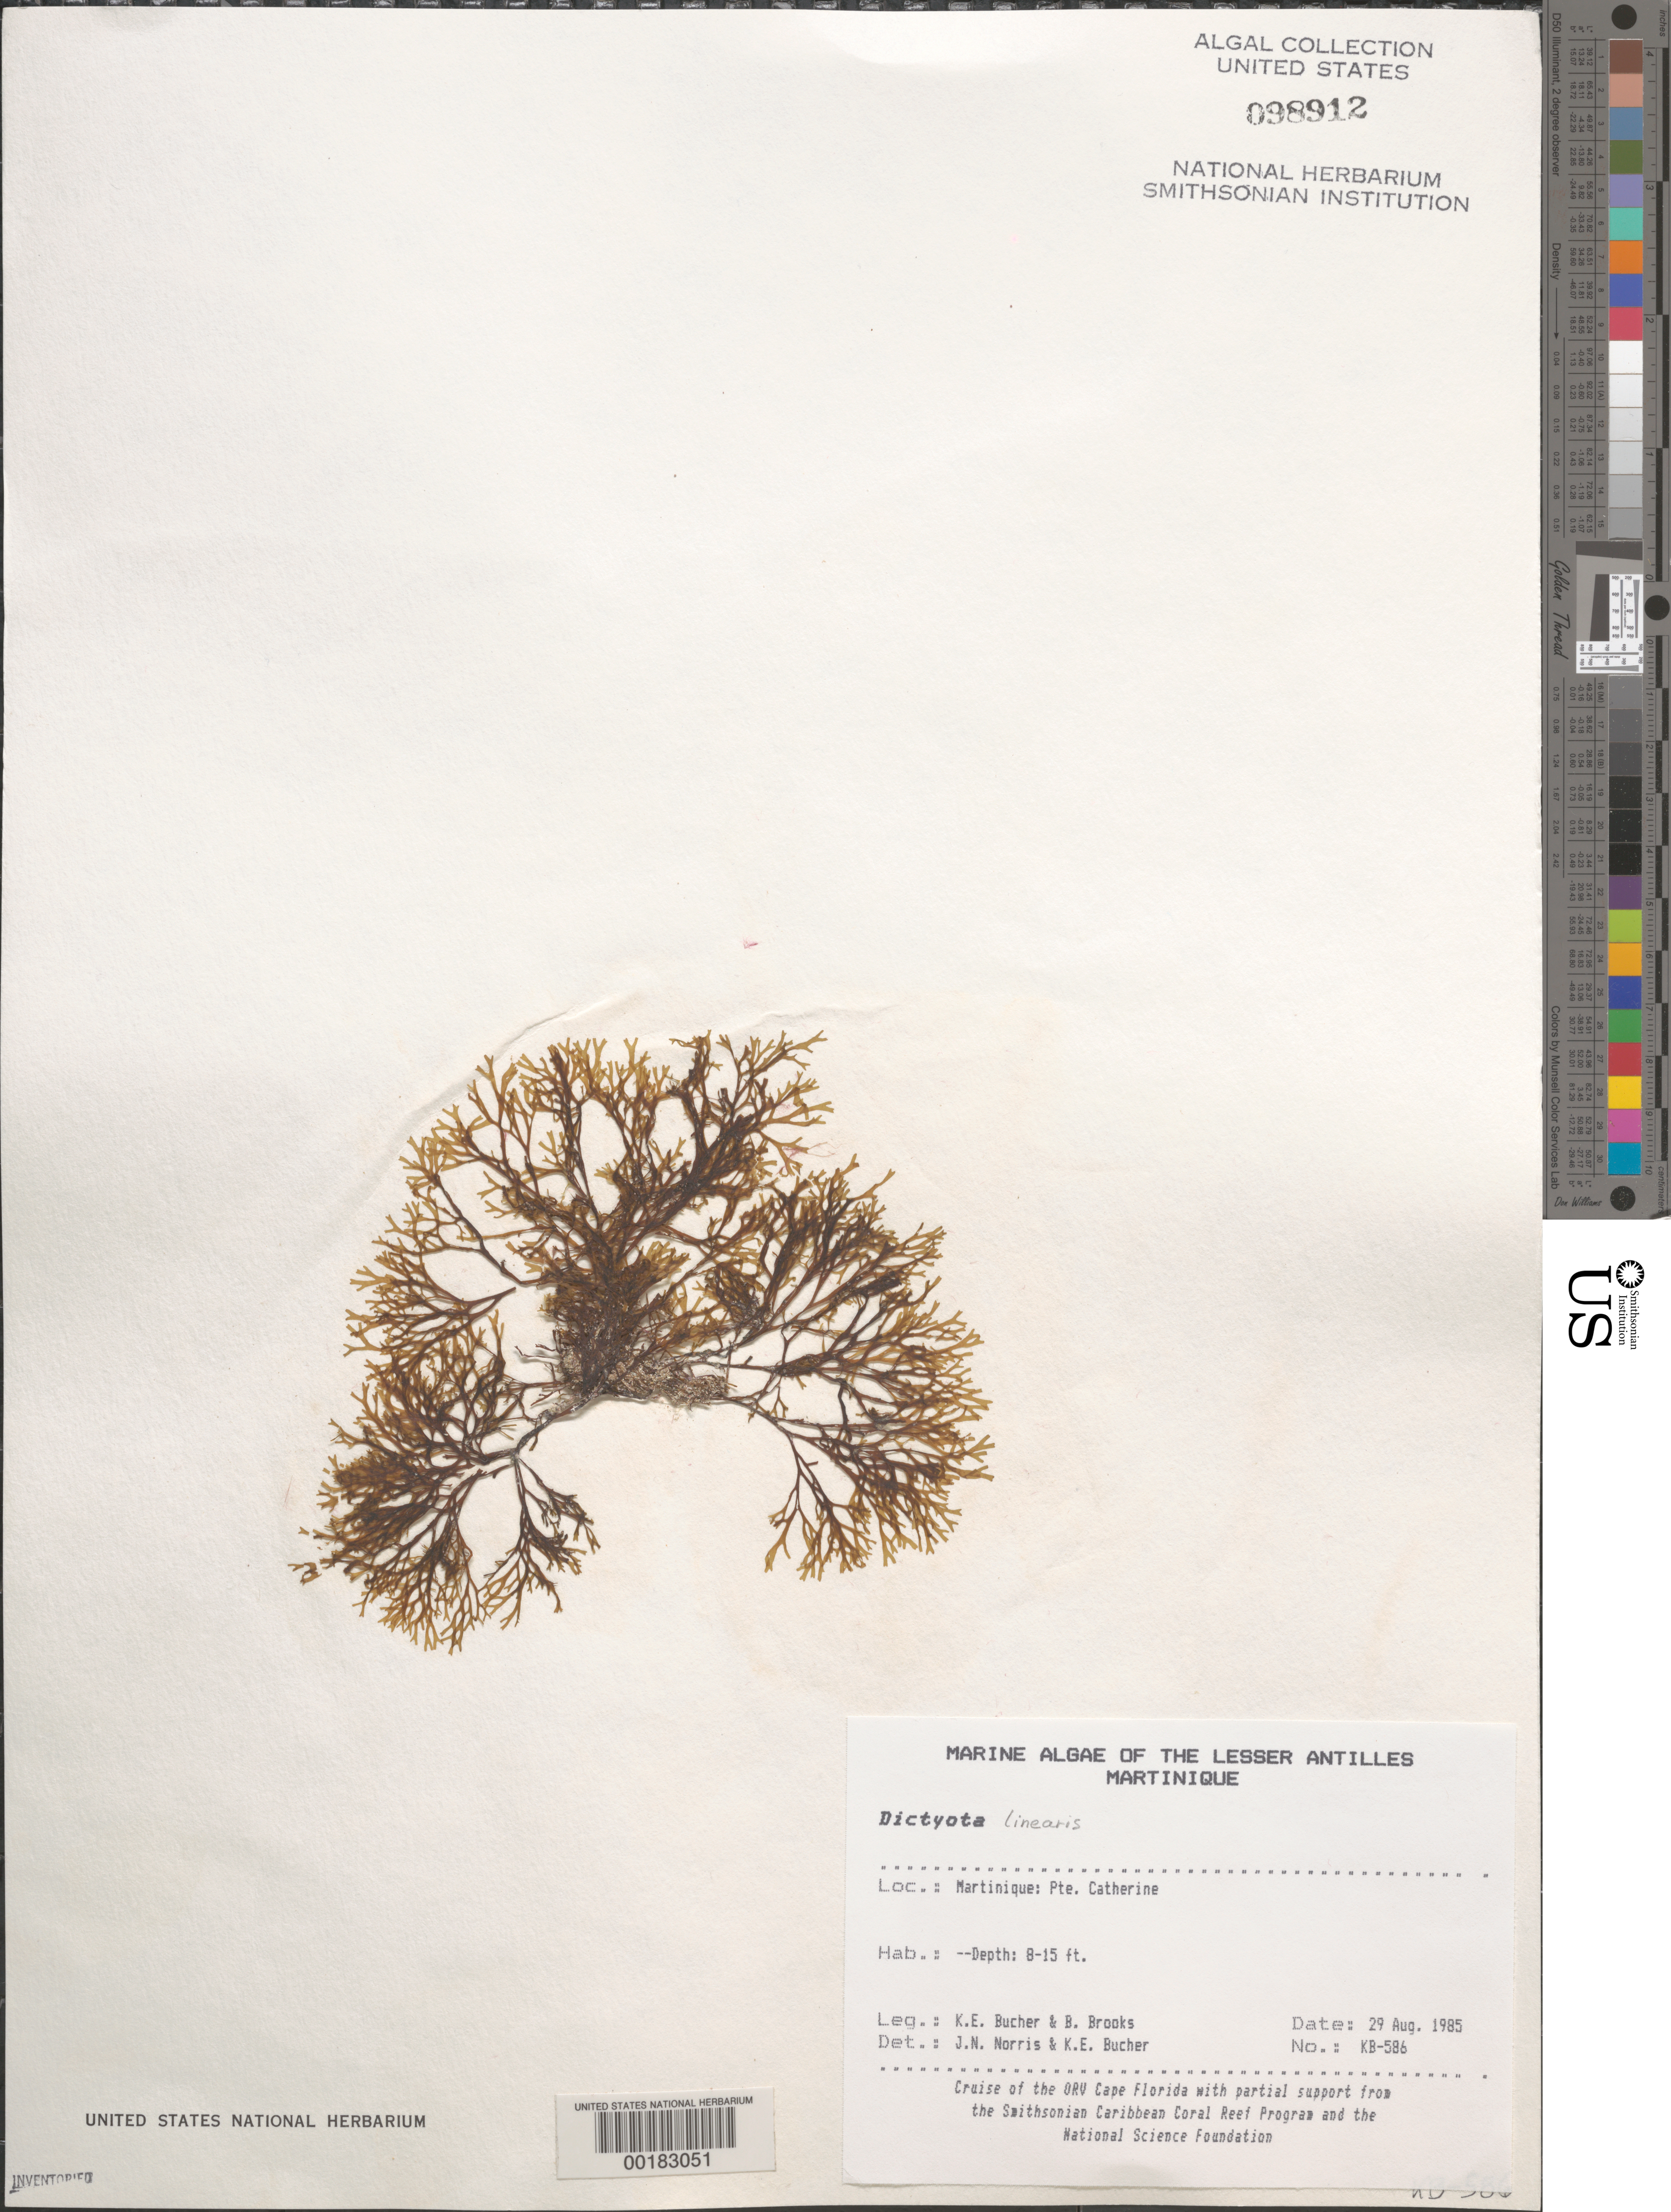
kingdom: Chromista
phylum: Ochrophyta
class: Phaeophyceae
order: Dictyotales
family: Dictyotaceae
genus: Dictyota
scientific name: Dictyota linearis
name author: (C. Agardh) Grev.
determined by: Norris, J. N.; Bucher, K. E.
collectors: K. E. Bucher & B. Brooks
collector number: Kb-586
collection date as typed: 29 Aug 1985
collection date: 1985-08-29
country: Martinique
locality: Pointe Catherine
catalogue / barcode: US 98912